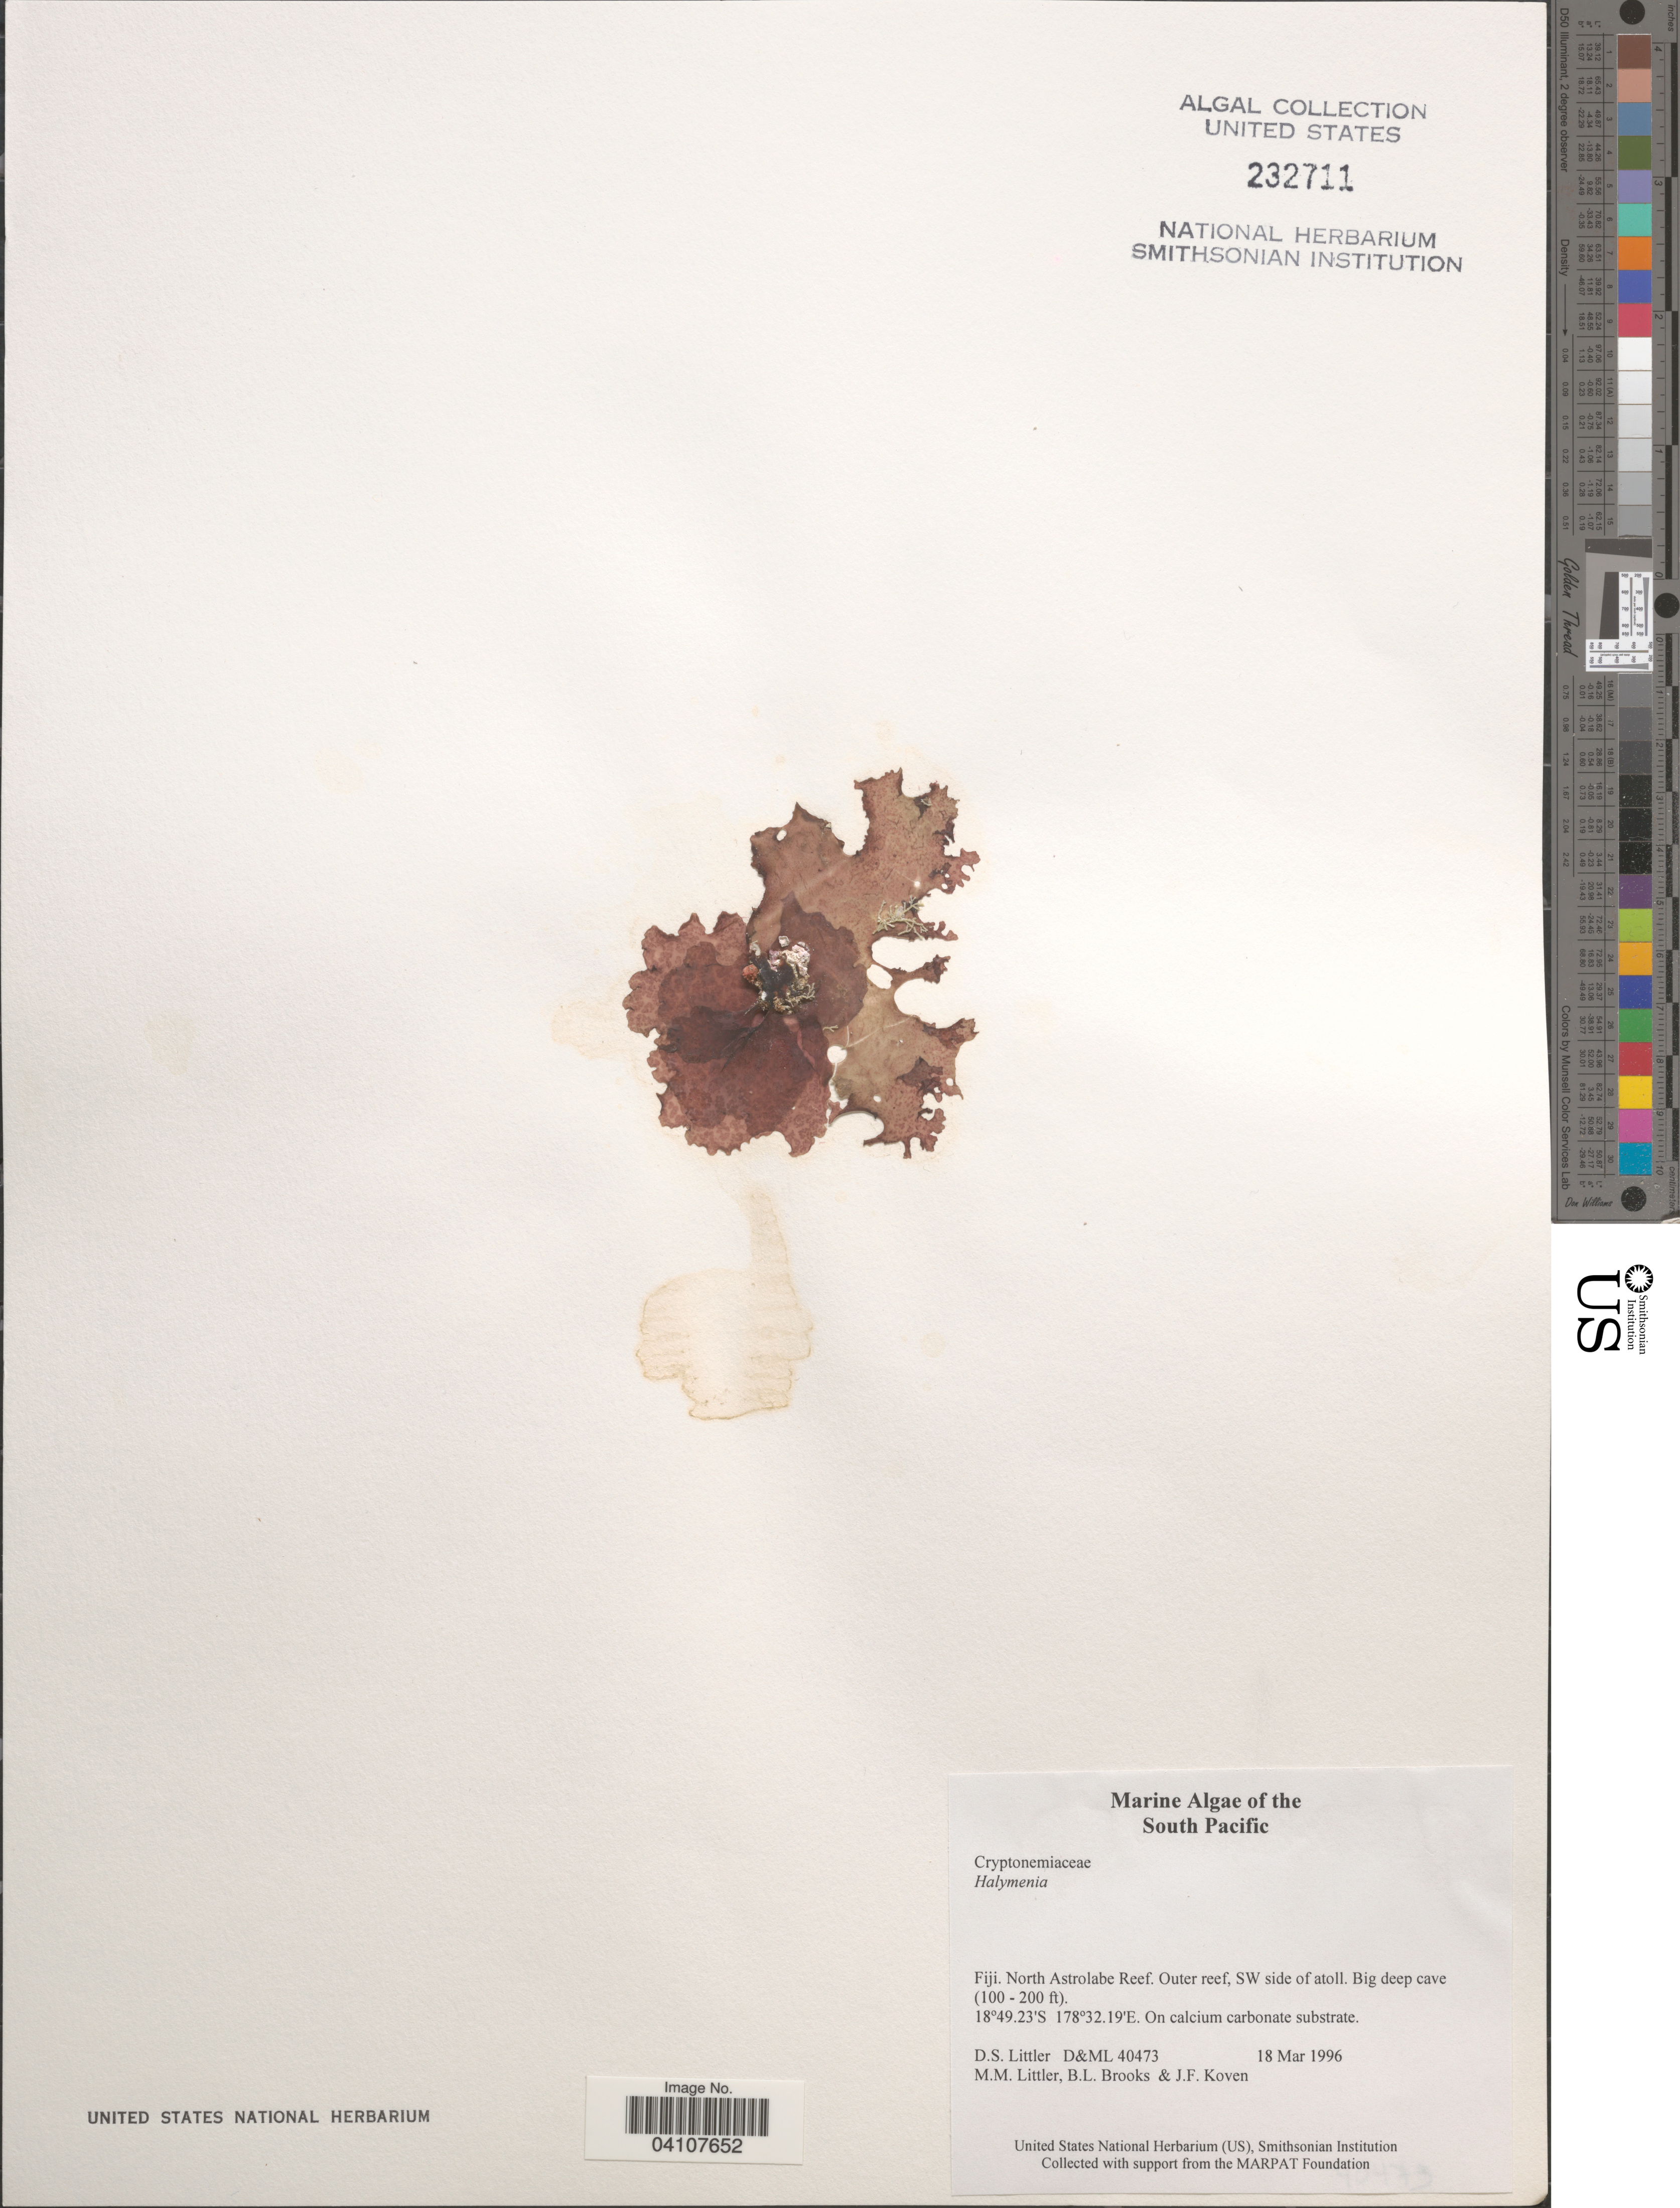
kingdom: Plantae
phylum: Rhodophyta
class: Florideophyceae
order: Halymeniales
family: Halymeniaceae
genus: Halymenia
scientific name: Halymenia sp.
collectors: D. S. Littler, B. Brooks & J. Koven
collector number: D&ML40473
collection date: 1996-03-18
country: Fiji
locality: South Pacific. North Astrolabe Reef. Outer reef, SW side of atoll.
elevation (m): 30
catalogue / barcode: US 232711